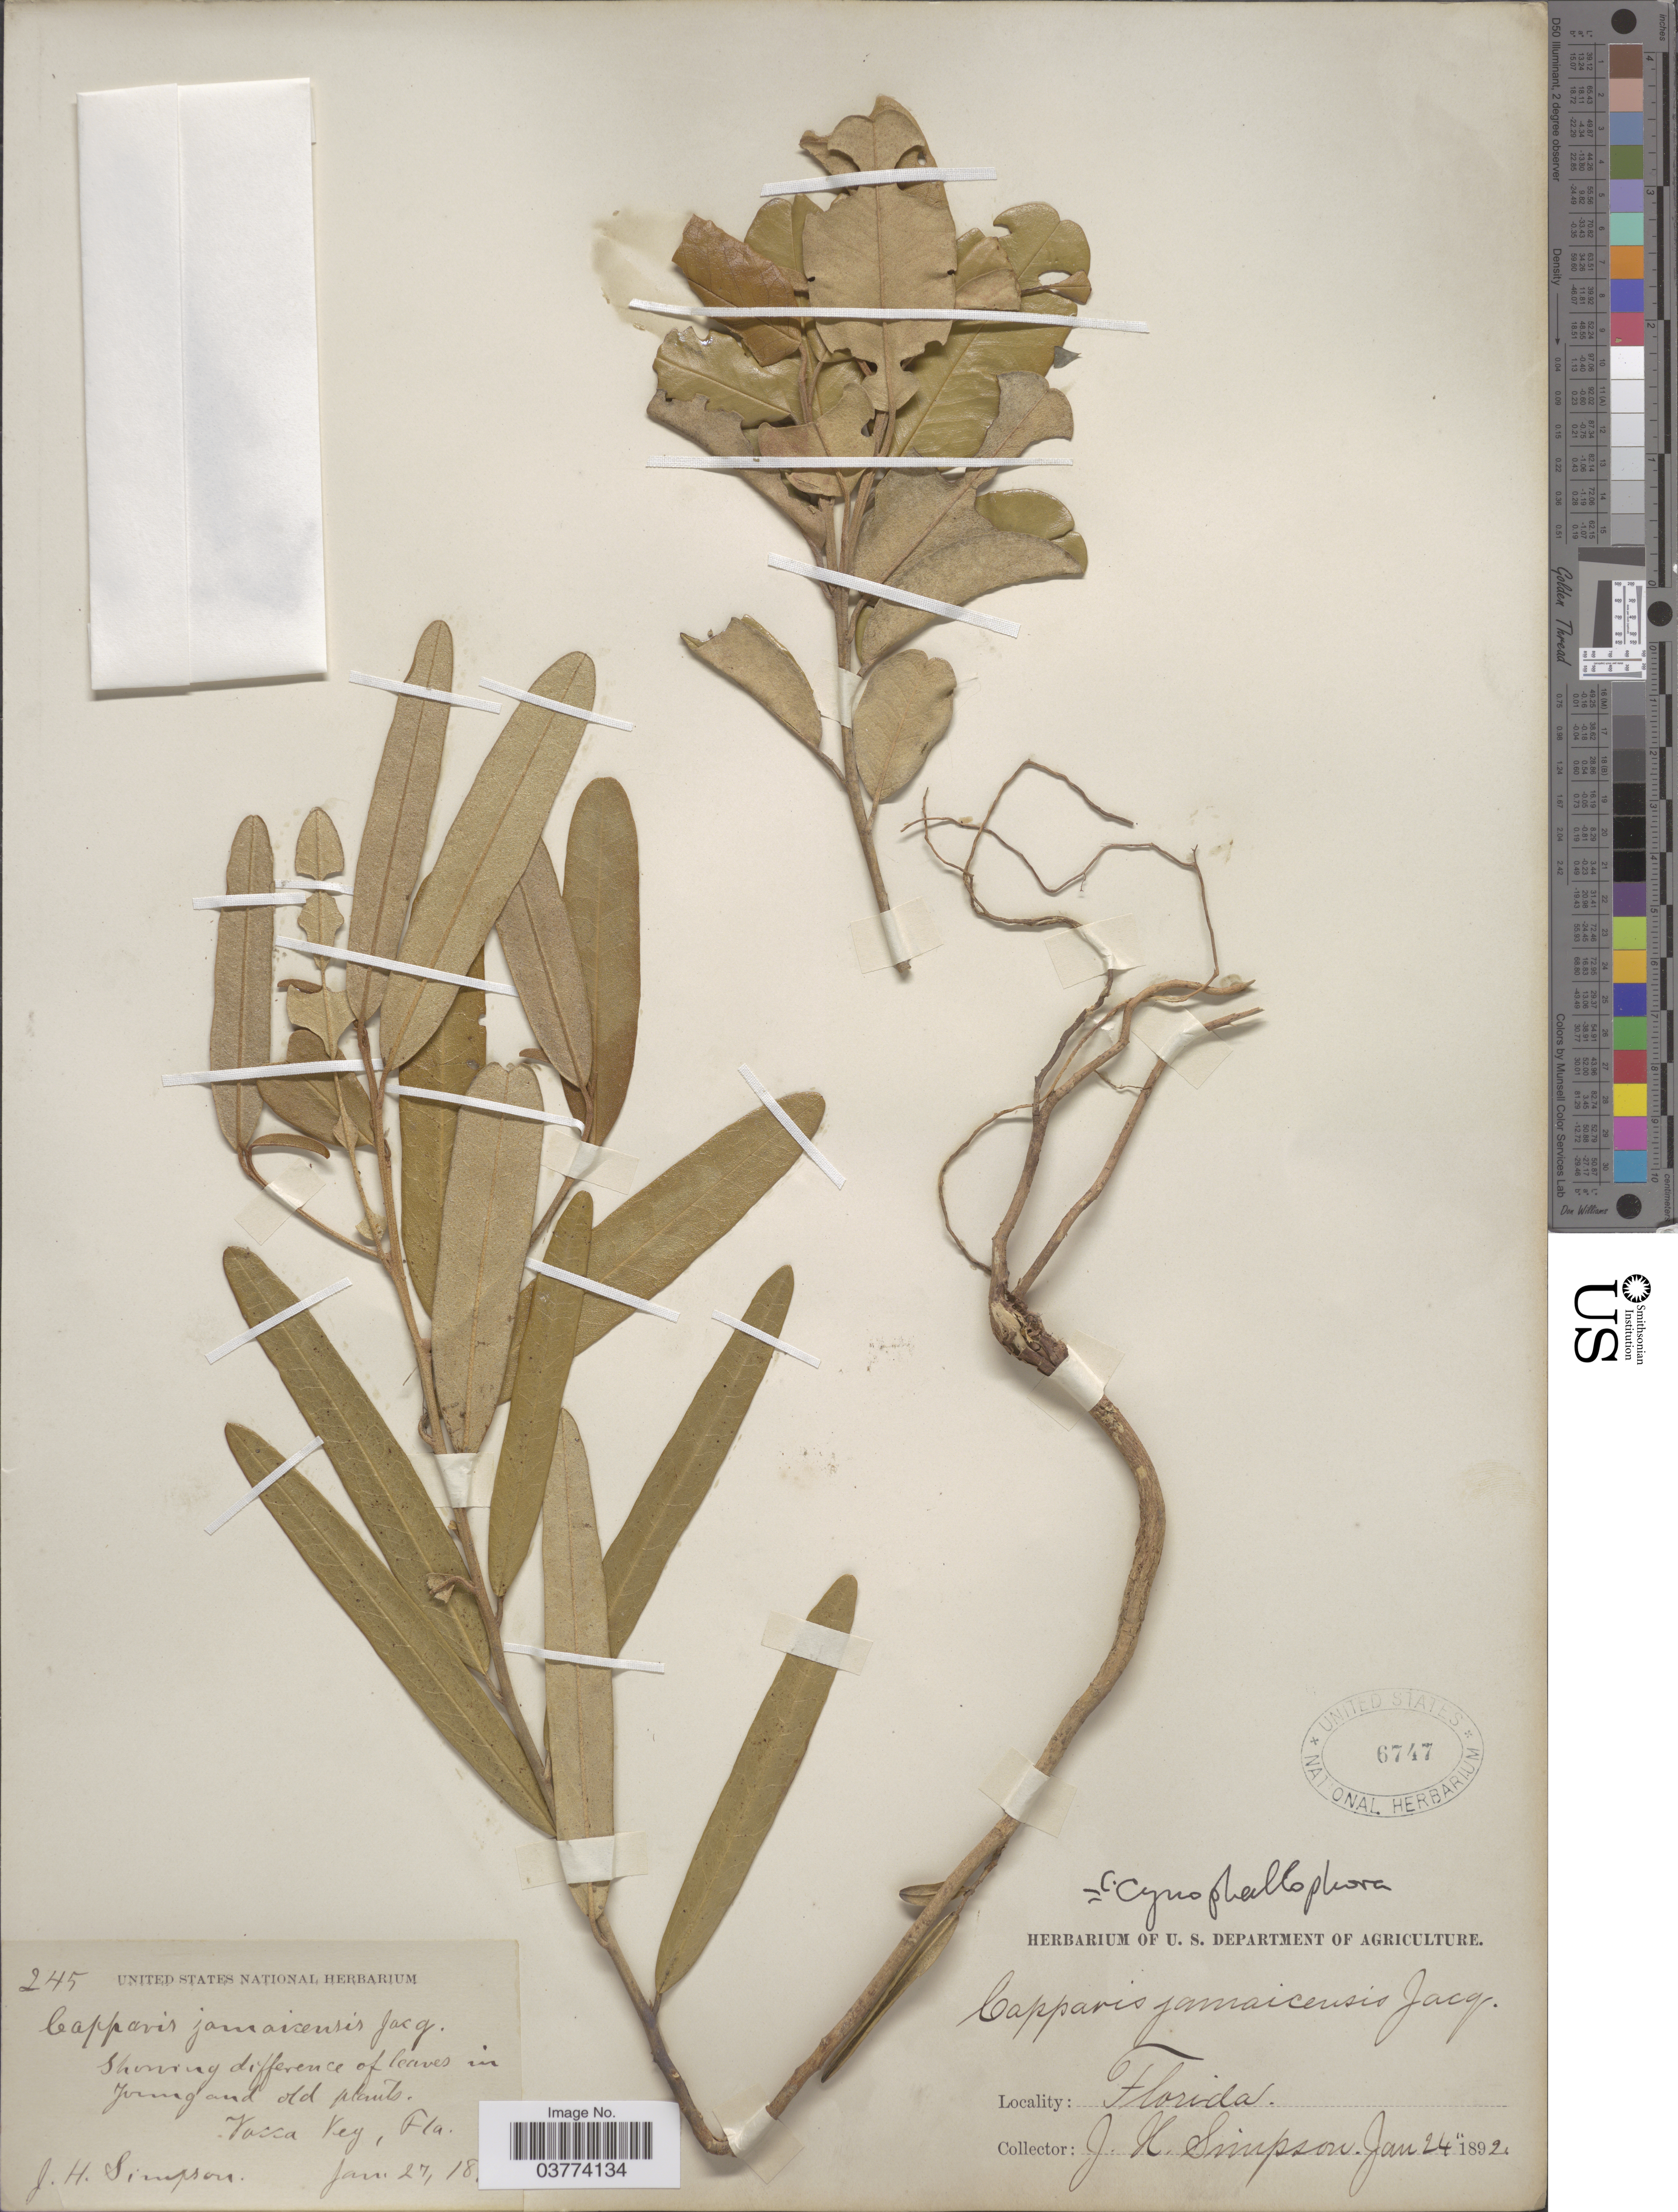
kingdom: Plantae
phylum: Tracheophyta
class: Magnoliopsida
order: Brassicales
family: Capparaceae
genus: Quadrella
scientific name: Quadrella cynophallophora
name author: (L.) Hutch.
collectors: J. H. Simpson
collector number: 245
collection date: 1892-01-27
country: United States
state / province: Florida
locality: Vacca Key.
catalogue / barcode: US 6747